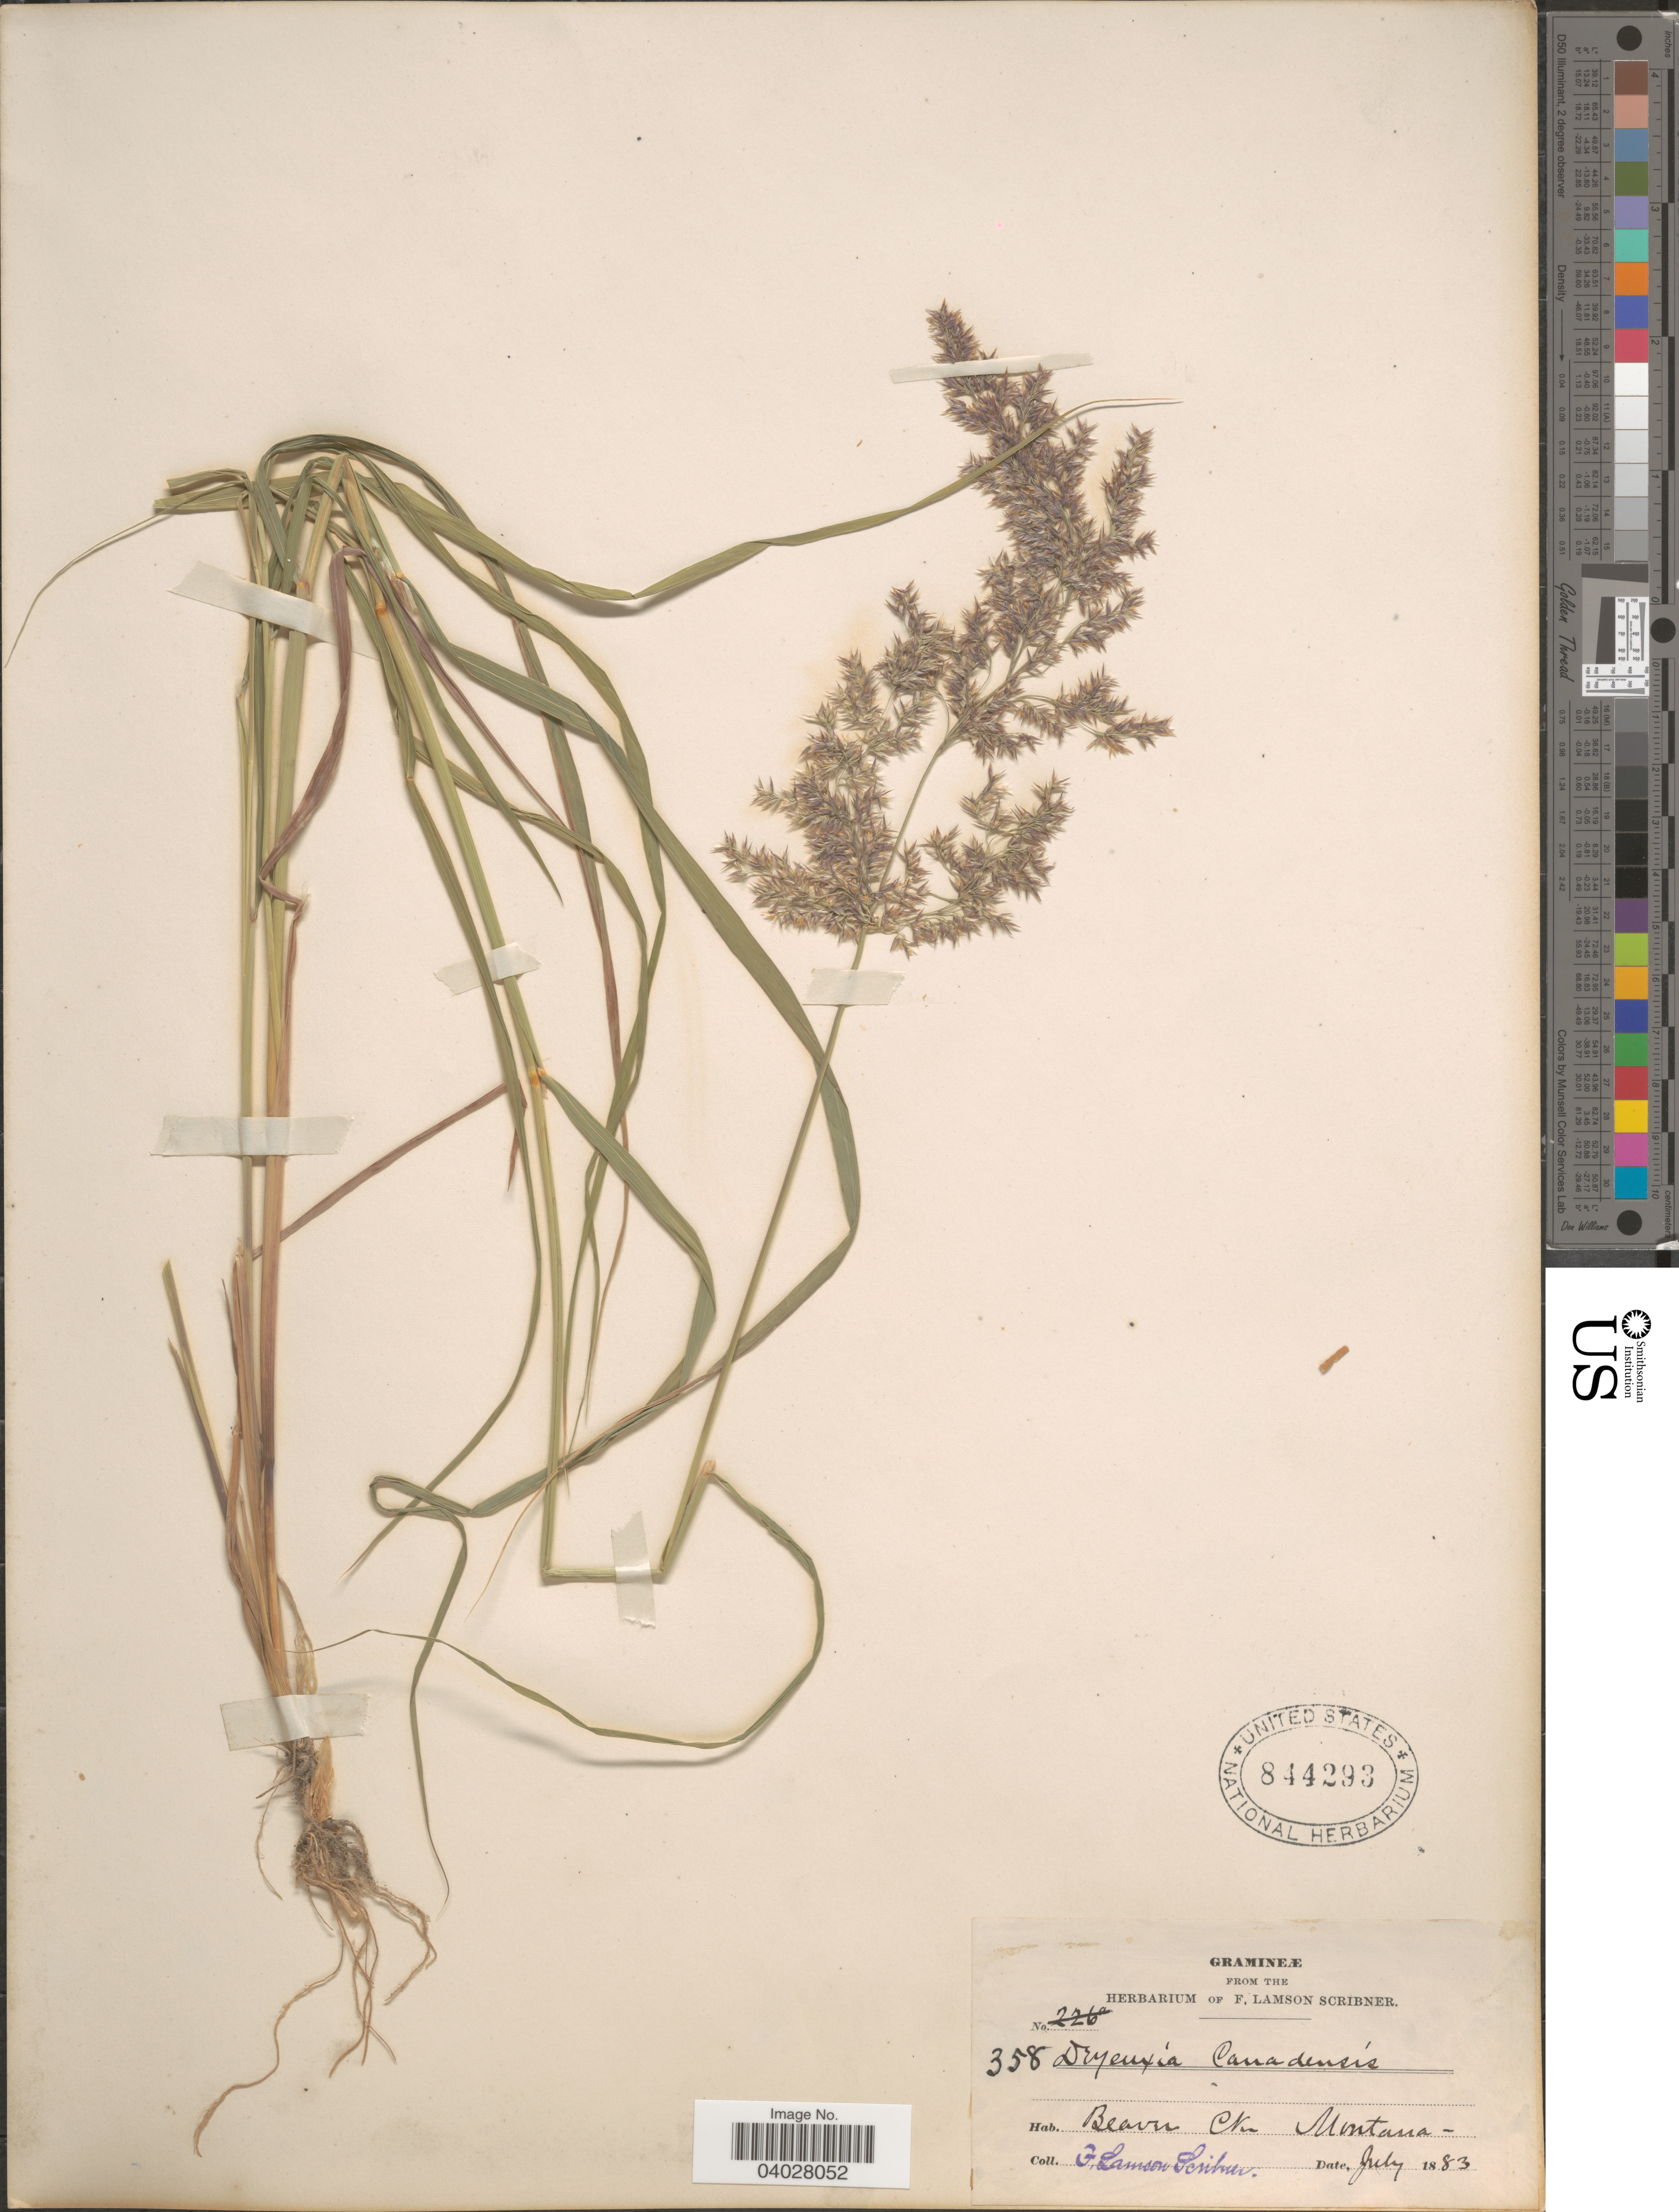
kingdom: Plantae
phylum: Tracheophyta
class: Liliopsida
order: Poales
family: Poaceae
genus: Calamagrostis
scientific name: Calamagrostis canadensis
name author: (Michx.) P. Beauv.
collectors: F. Lamson-Scribner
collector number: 358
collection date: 1883-07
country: United States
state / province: Montana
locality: Beaver Ck.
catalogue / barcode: US 844293